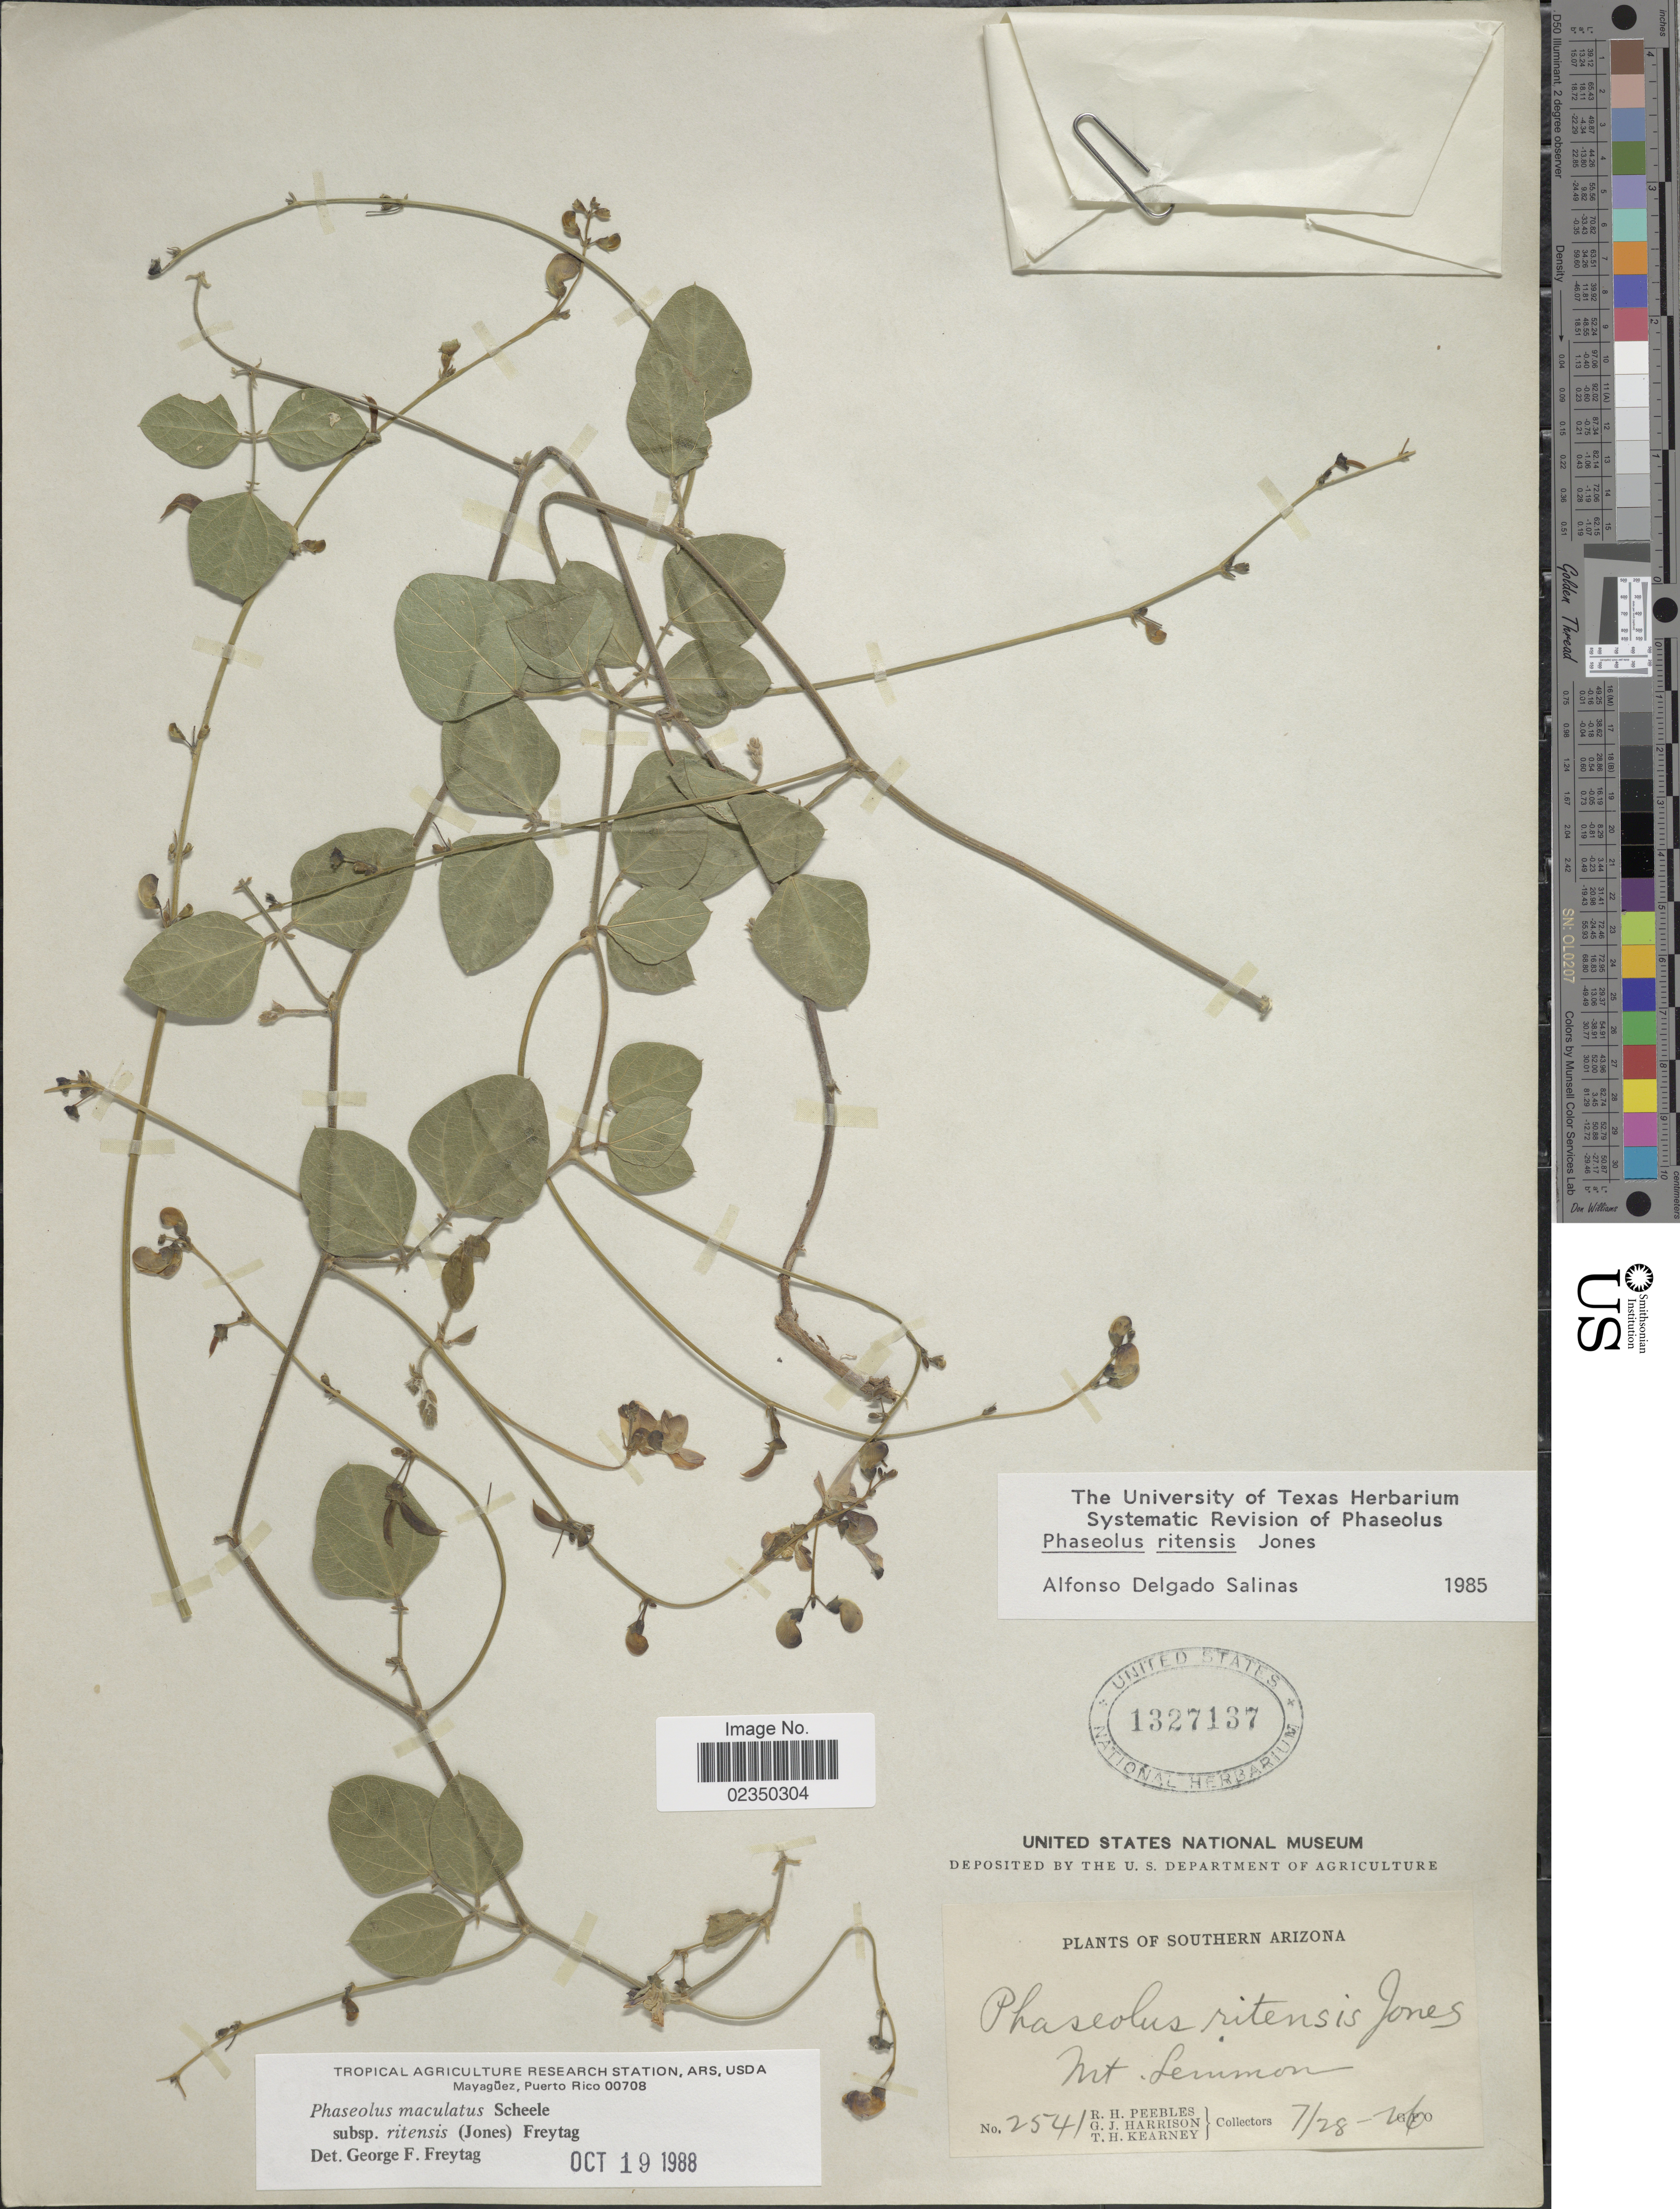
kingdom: Plantae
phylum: Tracheophyta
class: Magnoliopsida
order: Fabales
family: Fabaceae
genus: Phaseolus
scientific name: Phaseolus maculatus subsp. ritensis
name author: (M.E. Jones) Freytag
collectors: R. H. Peebles, G. J. Harrison & T. H. Kearney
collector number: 2541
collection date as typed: Transcribed d/m/y: 28/7/26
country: United States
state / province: Arizona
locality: Southern Arizona, Mt. Lemmon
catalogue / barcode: US 1327137